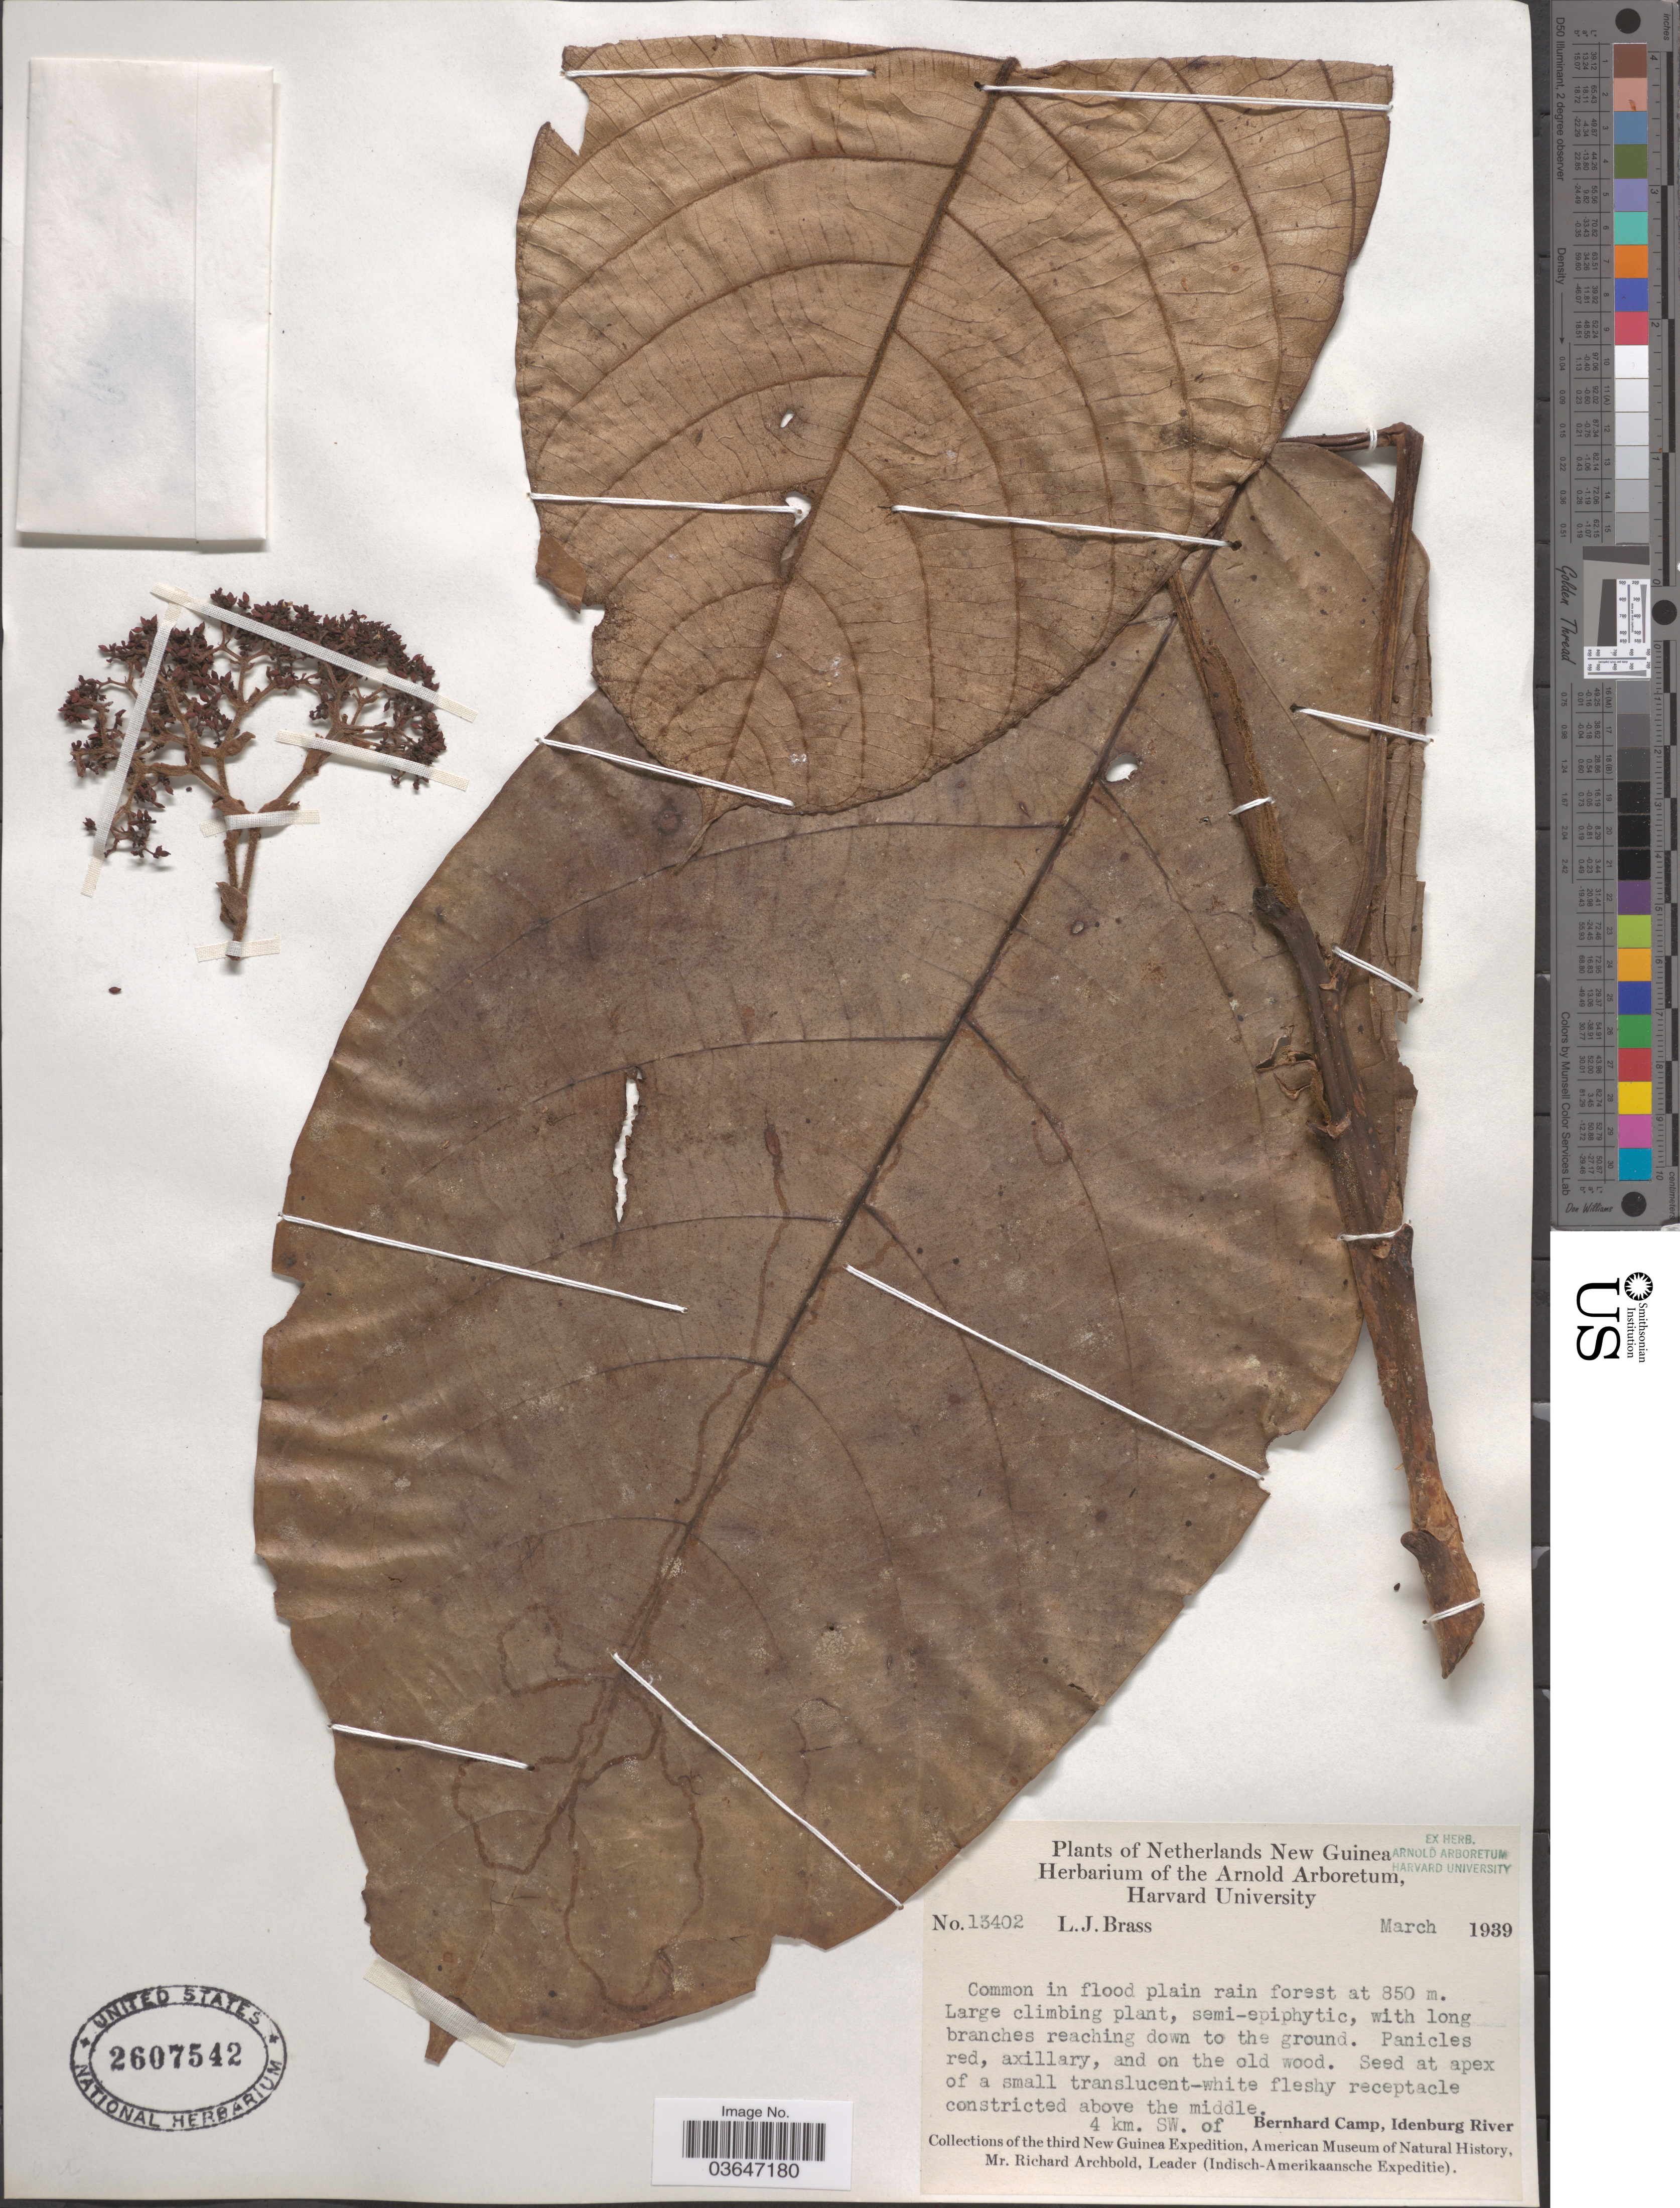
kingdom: Plantae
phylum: Tracheophyta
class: Magnoliopsida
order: Proteales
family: Proteaceae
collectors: L. J. Brass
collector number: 13402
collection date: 1939-03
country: Indonesia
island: New Guinea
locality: Netherlands New Guinea. 4 Km. SW. of Bernhard Camp, Idenburg River.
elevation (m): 850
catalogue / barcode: US 2607542